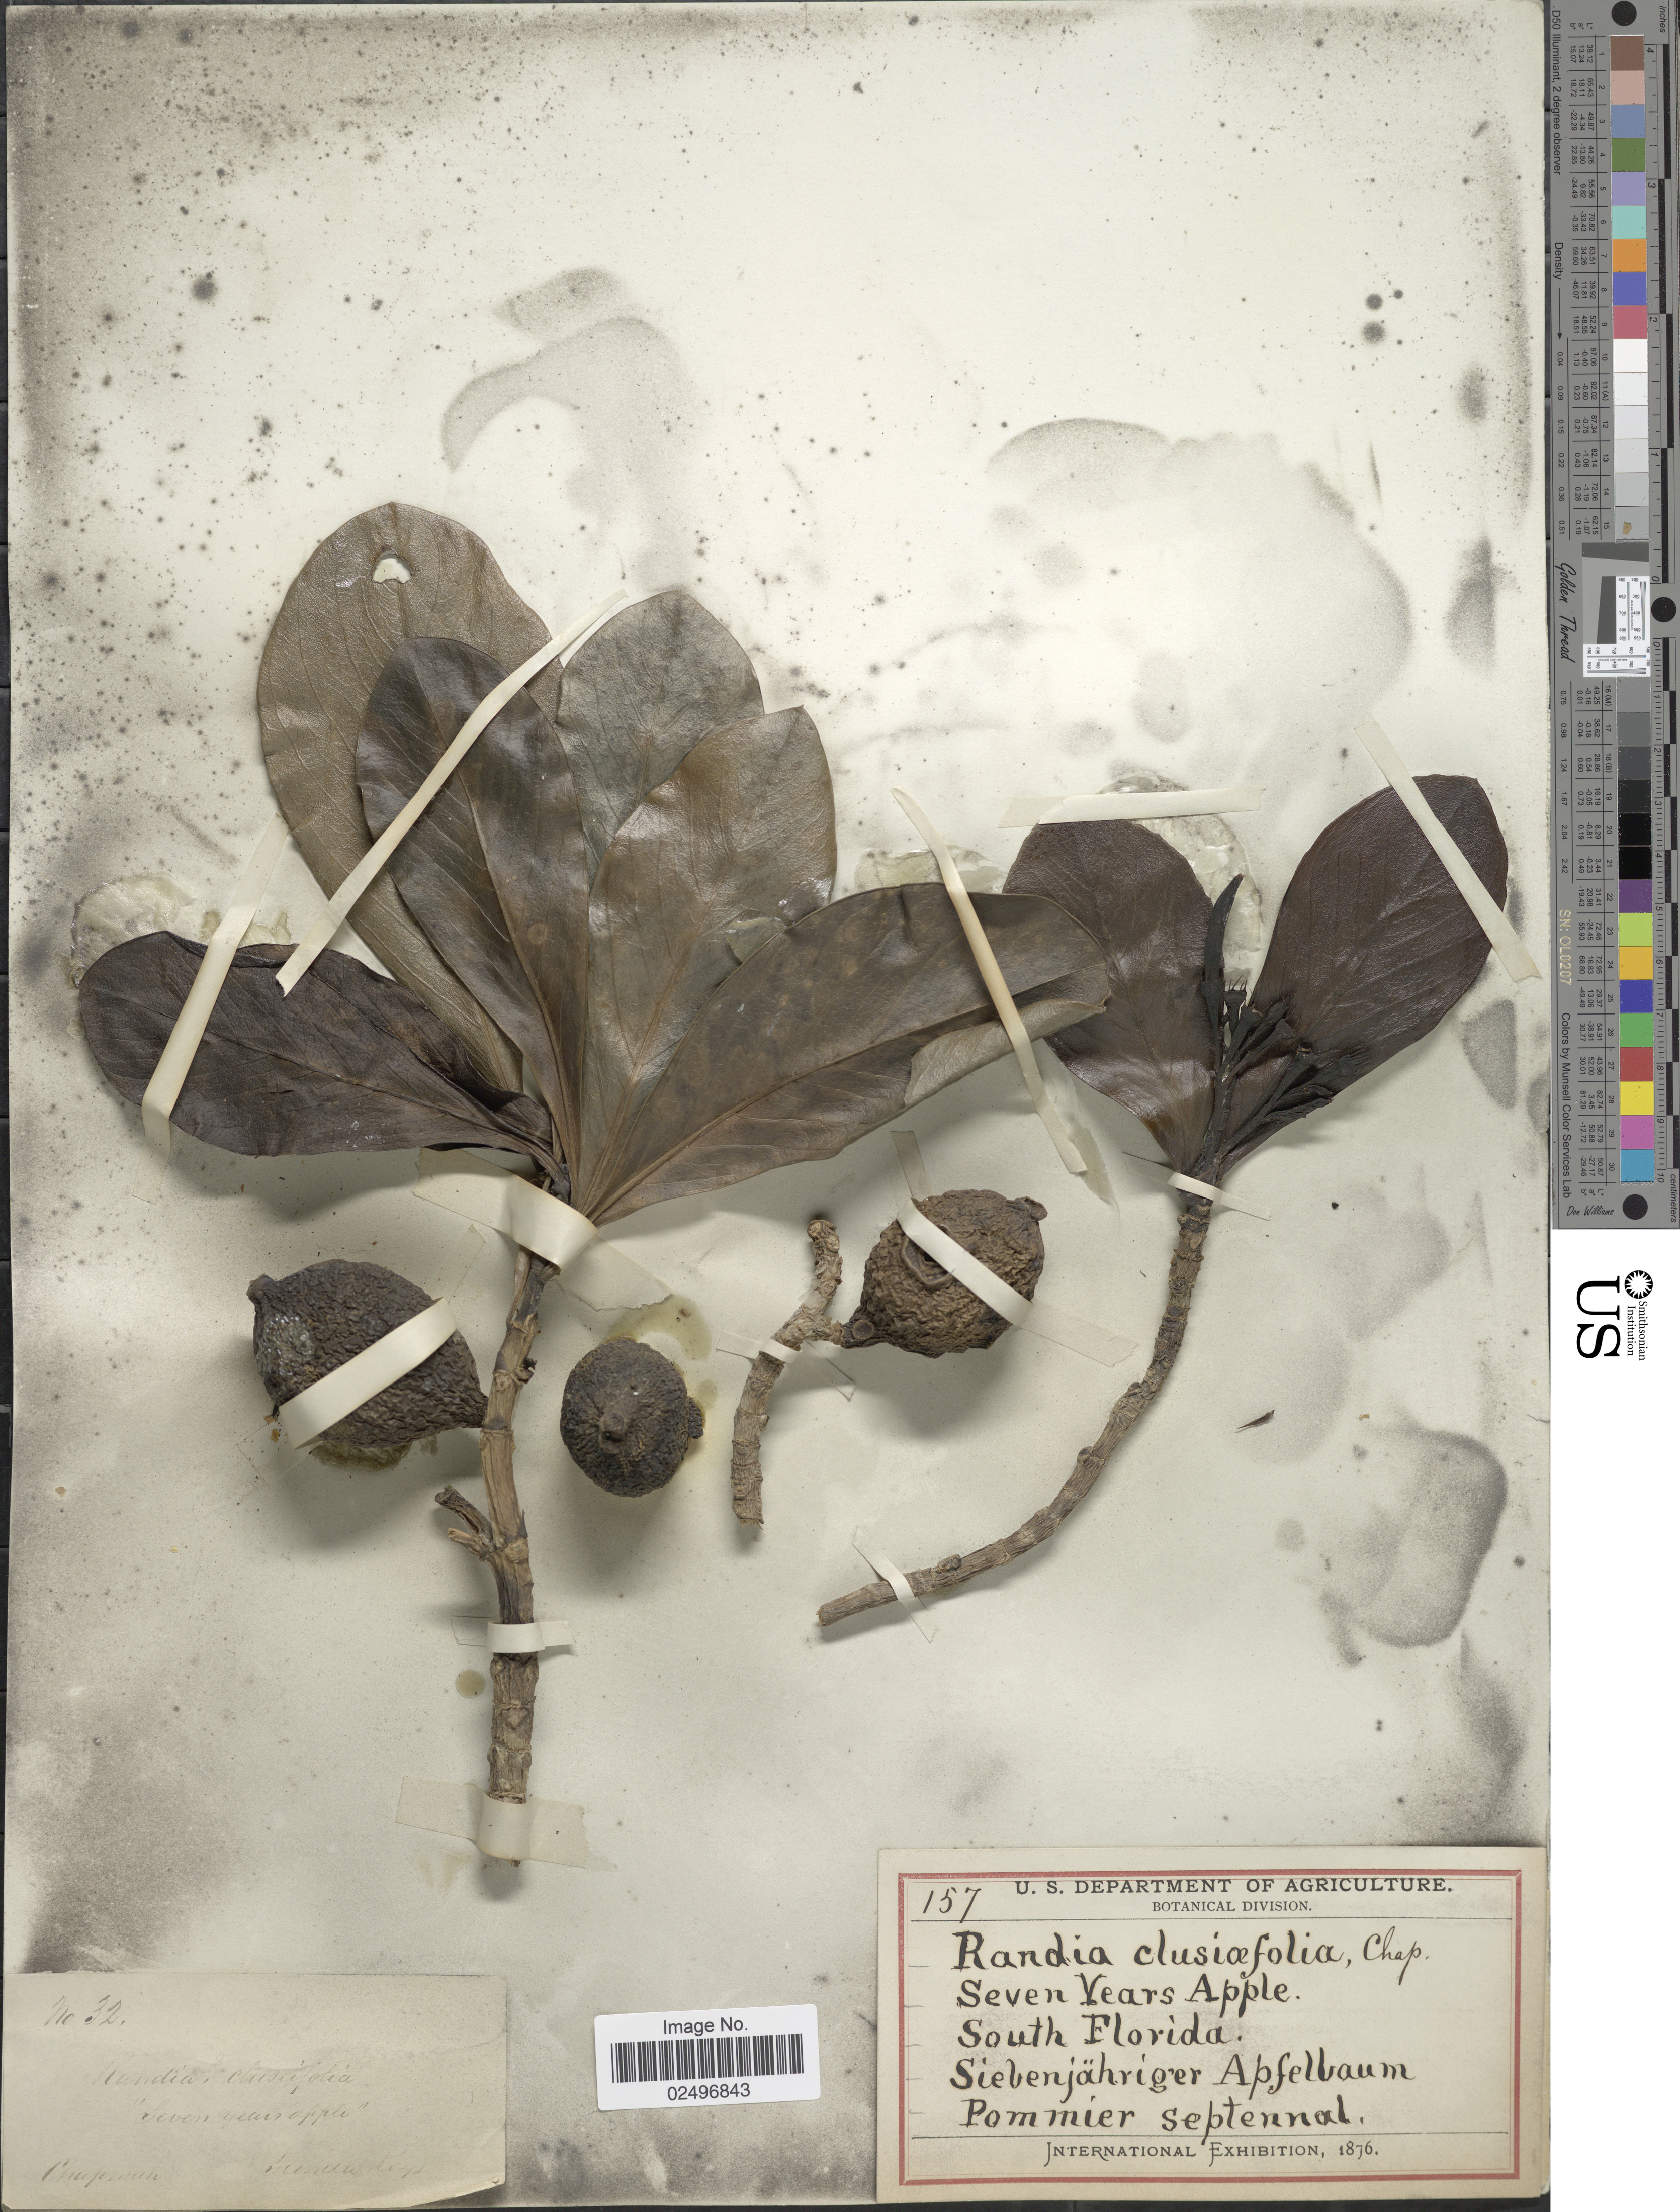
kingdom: Plantae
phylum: Tracheophyta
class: Magnoliopsida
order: Gentianales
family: Rubiaceae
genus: Casasia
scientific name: Casasia clusiifolia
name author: (Jacq.) Urb.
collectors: A. Chapman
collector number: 32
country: United States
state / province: Florida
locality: South Florida